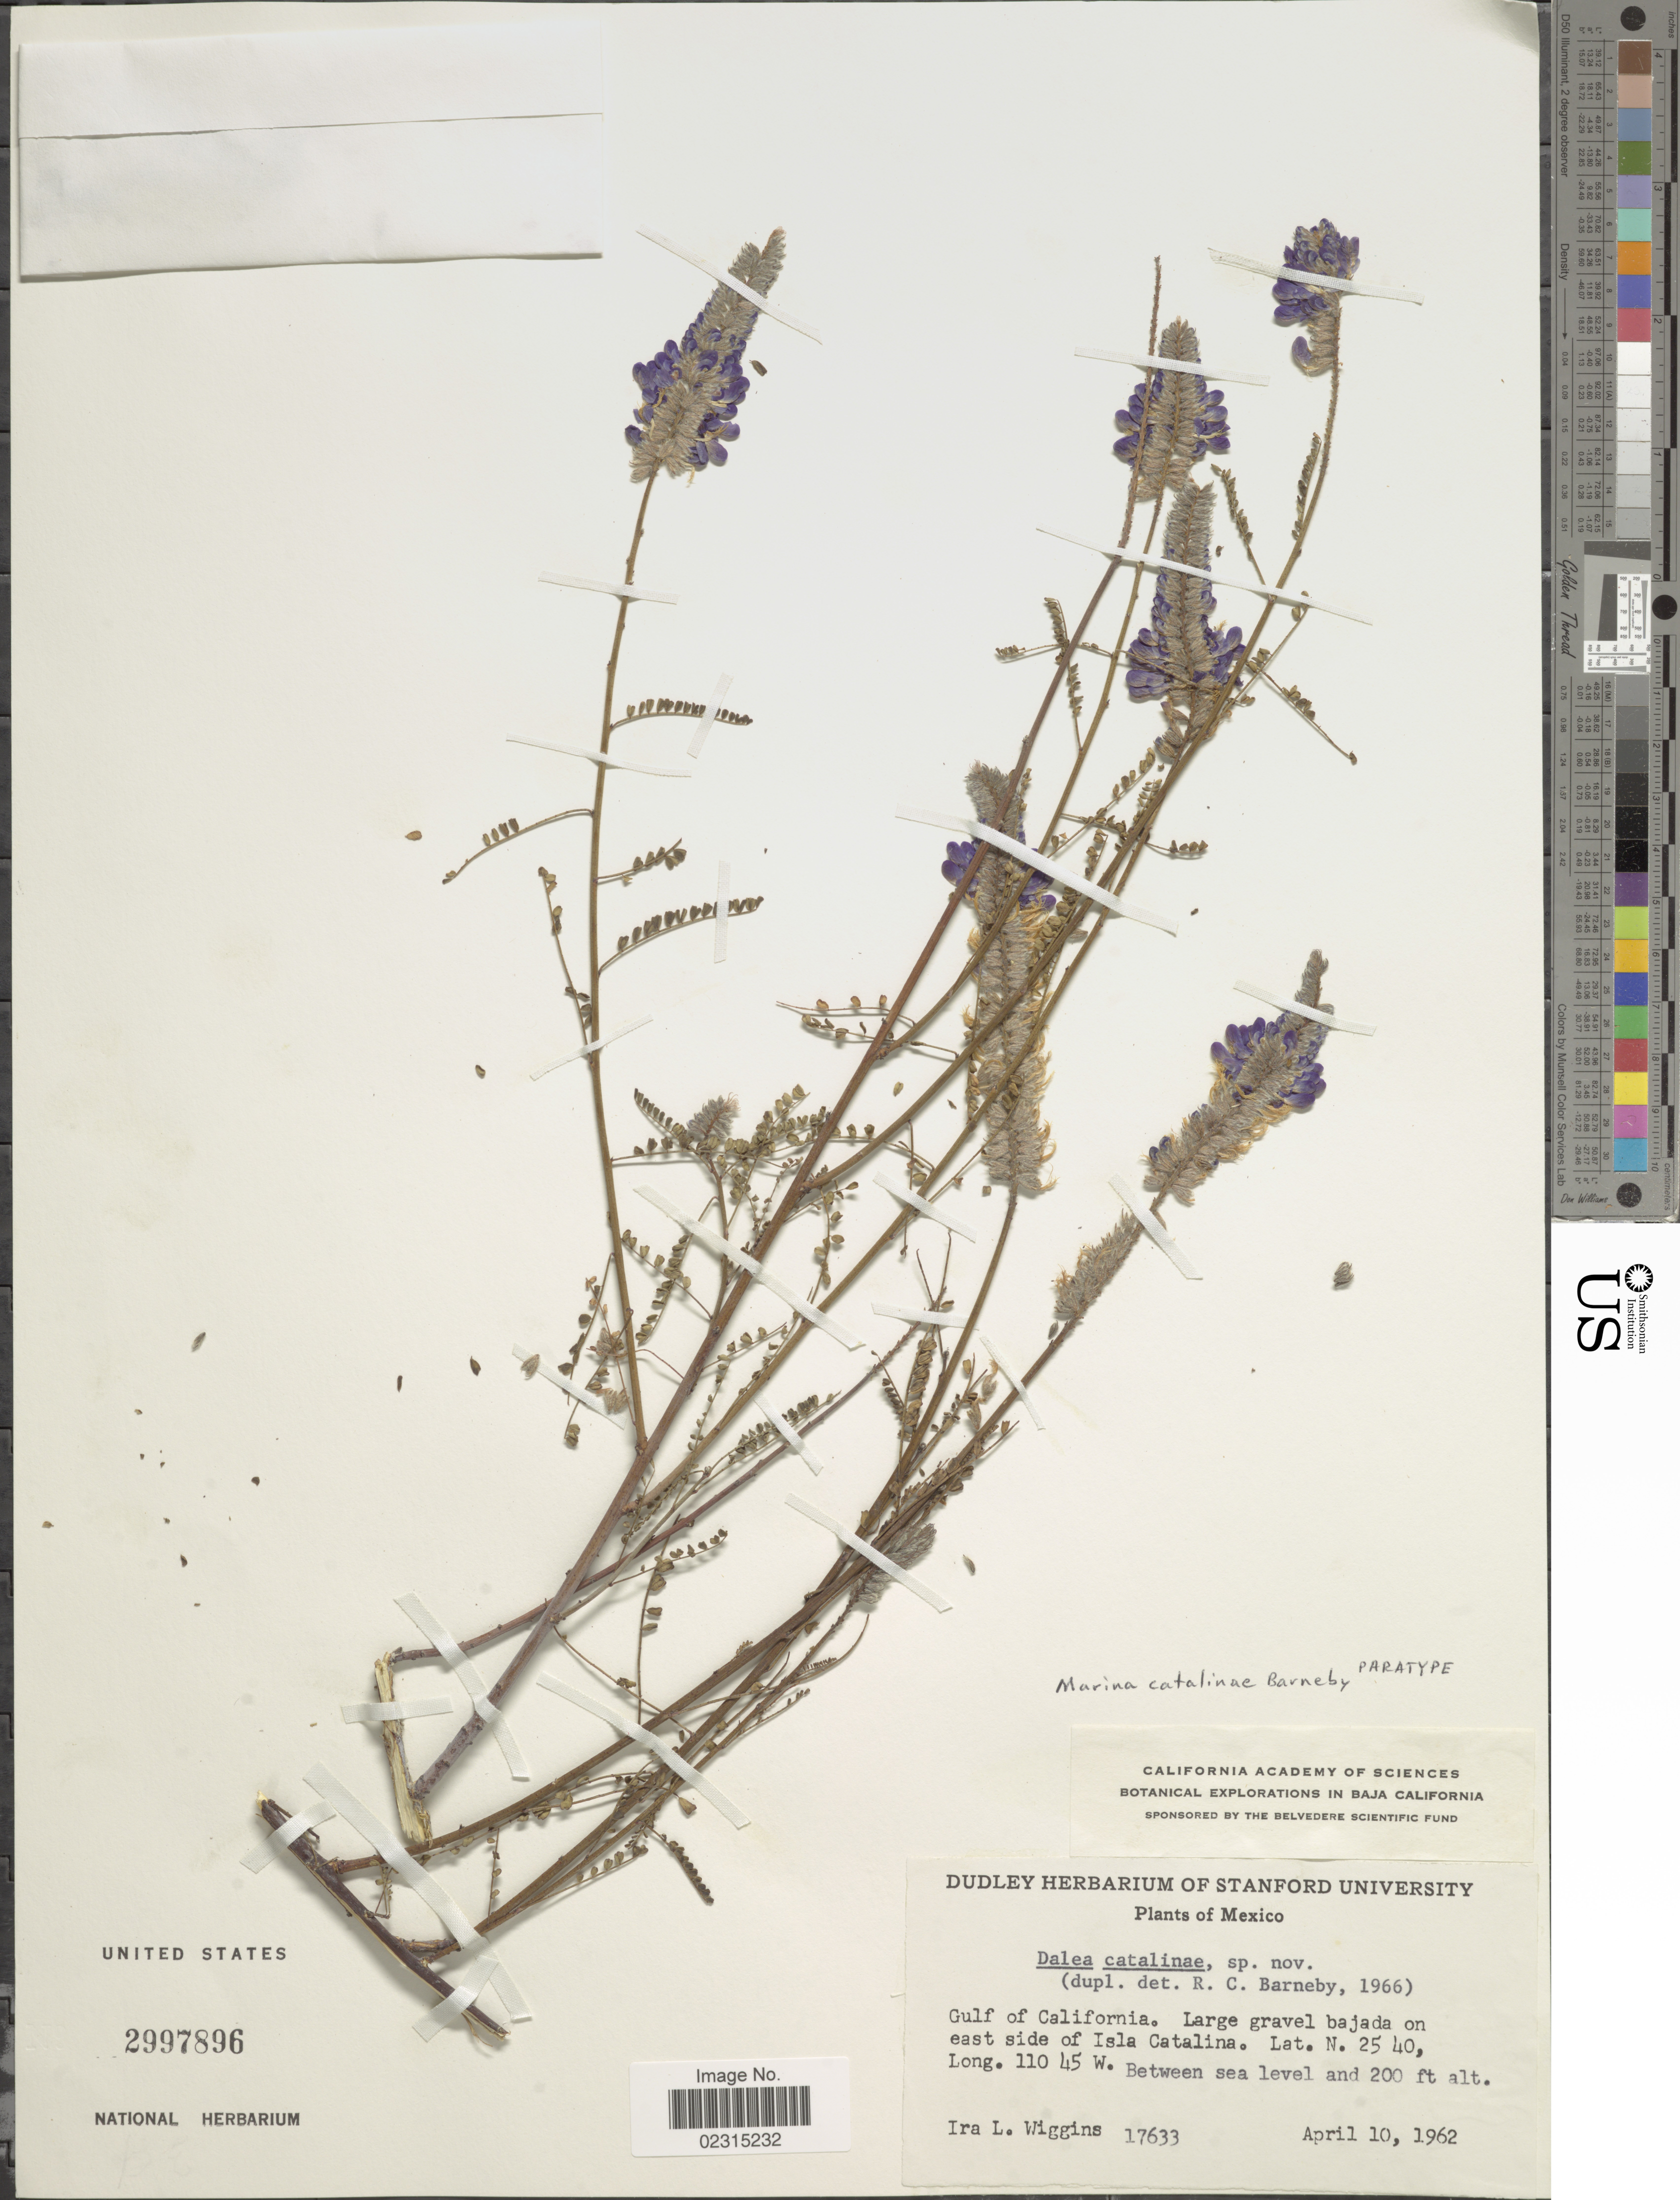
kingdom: Plantae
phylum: Tracheophyta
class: Magnoliopsida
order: Fabales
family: Fabaceae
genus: Marina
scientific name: Marina catalinae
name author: Barneby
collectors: I. L. Wiggins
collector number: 17633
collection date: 1962-04-10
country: United States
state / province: California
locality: Gulf of California. Large gravel bajada on east side of Isla Catalina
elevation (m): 61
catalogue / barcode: US 2997896